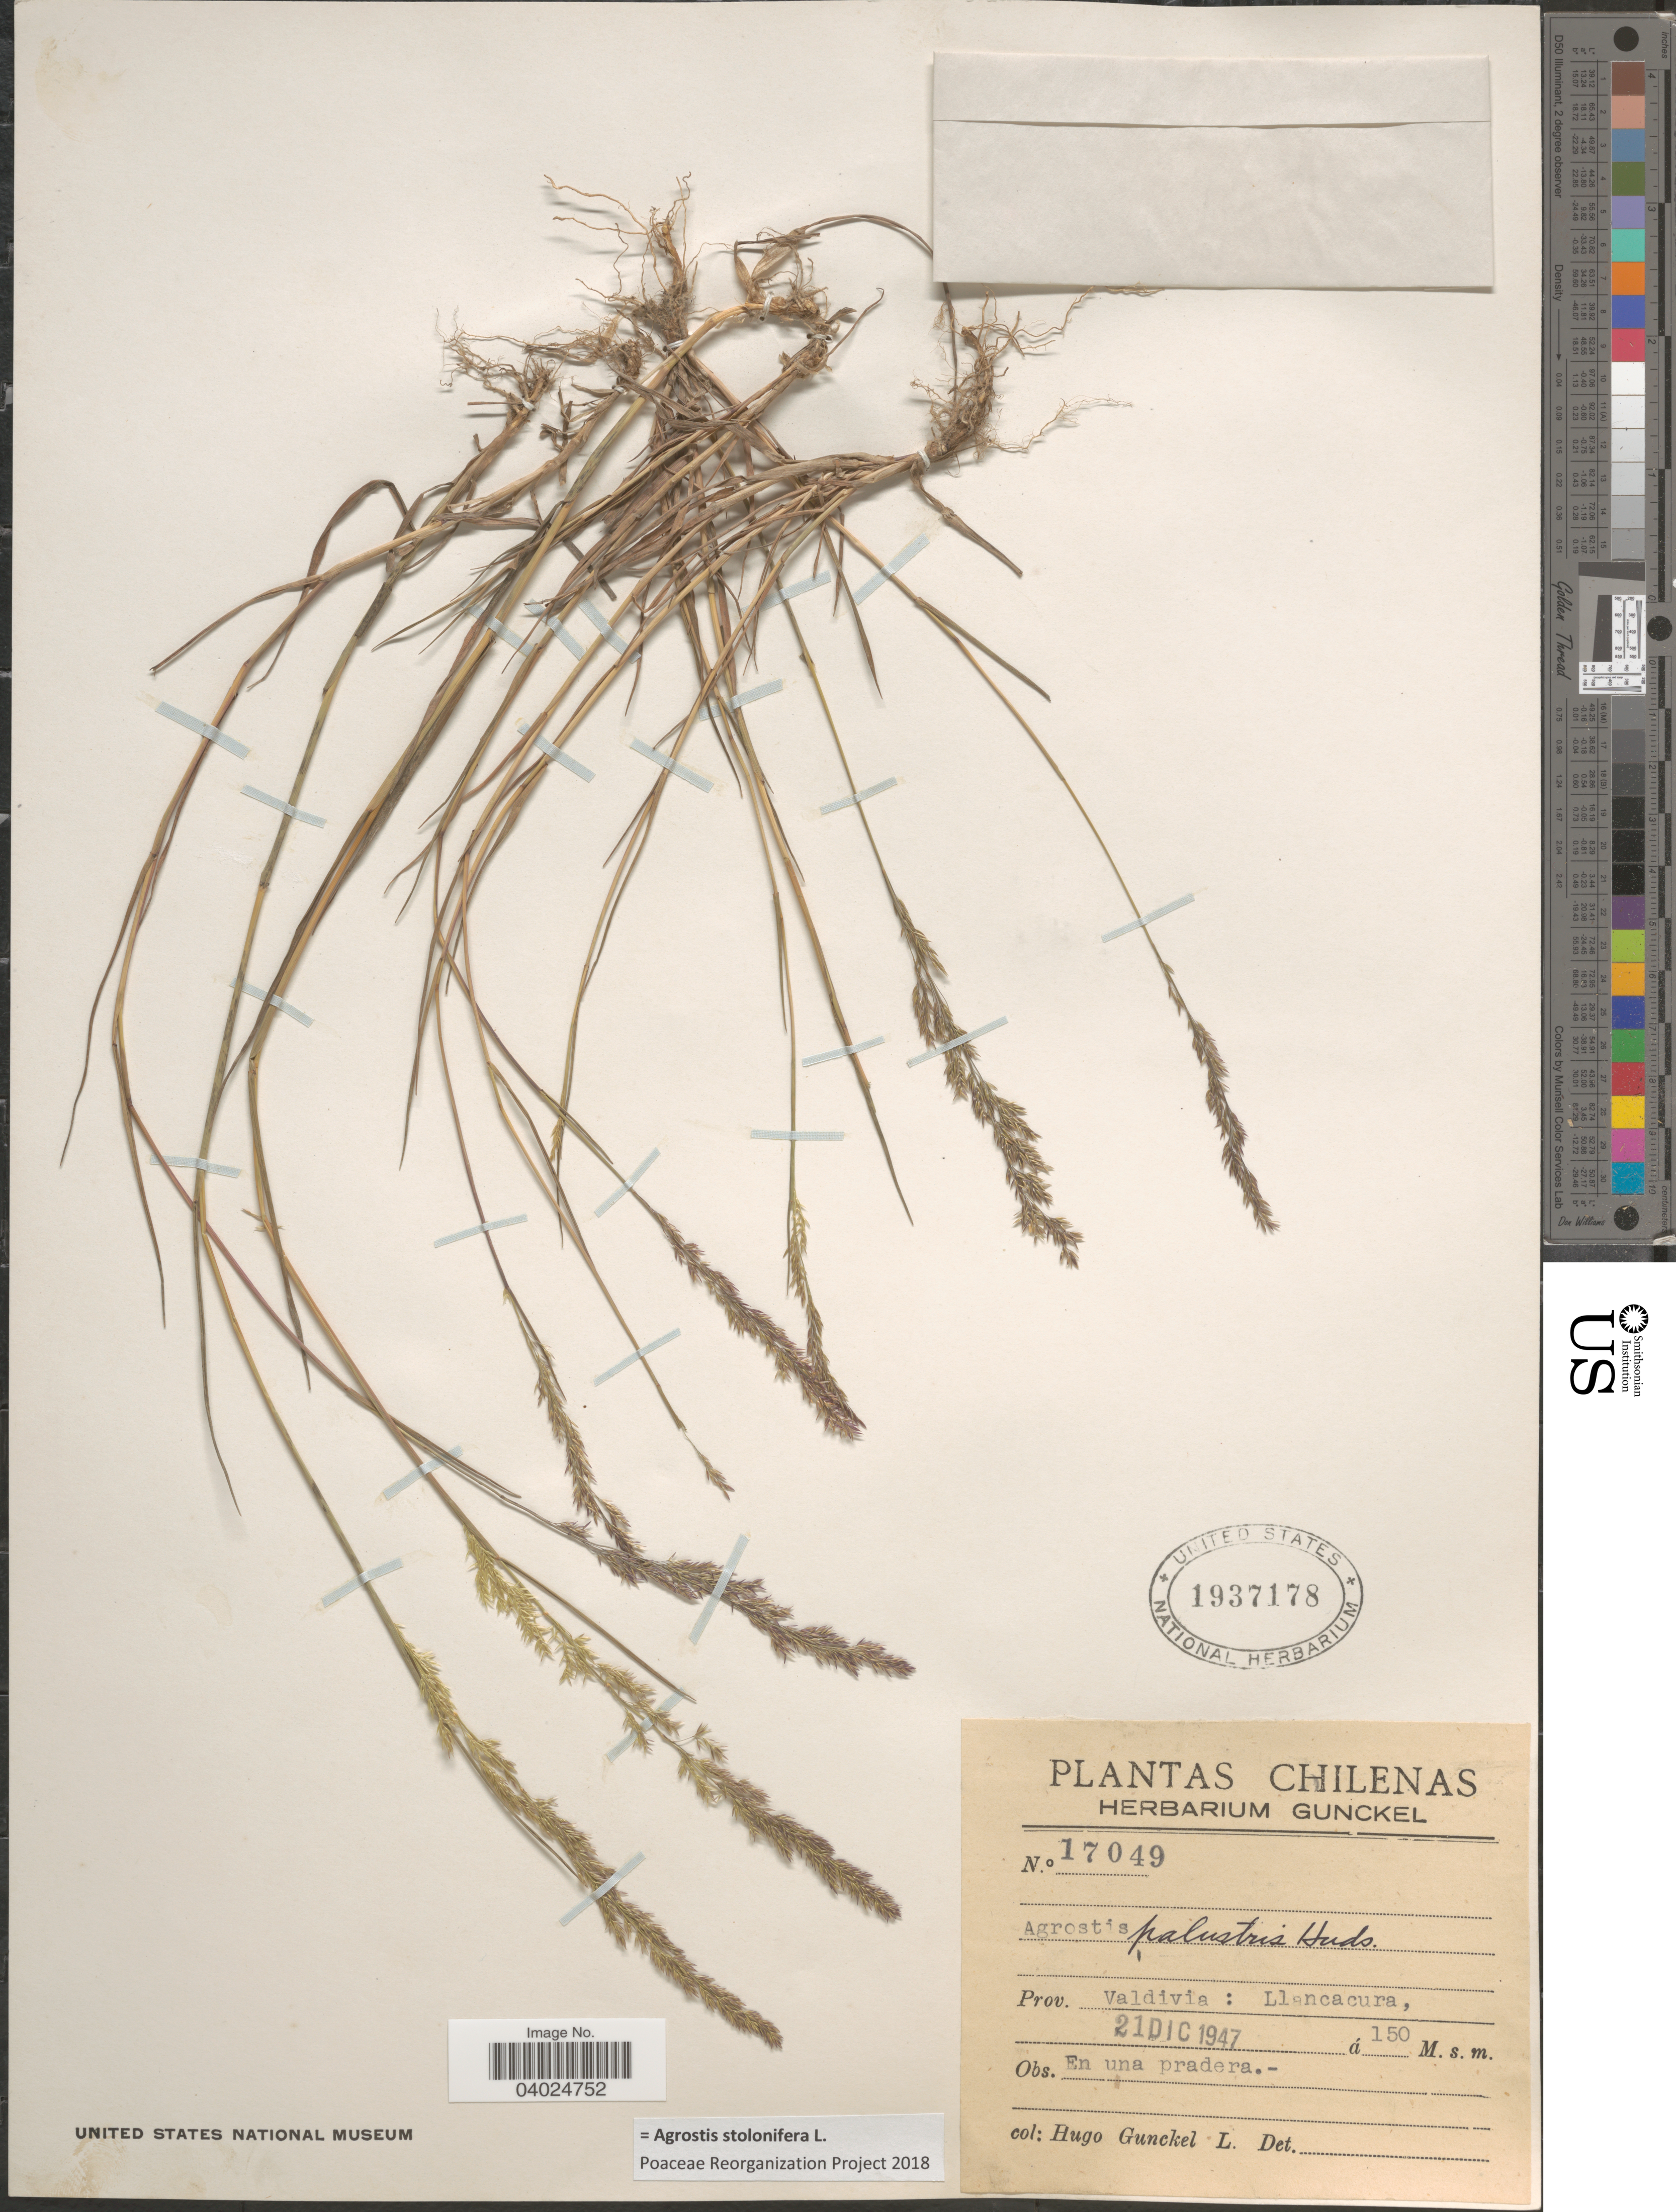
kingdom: Plantae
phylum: Tracheophyta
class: Liliopsida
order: Poales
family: Poaceae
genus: Agrostis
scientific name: Agrostis stolonifera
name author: L.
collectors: H. Gunckel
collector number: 17049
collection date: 1947-12-21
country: Chile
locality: Prov. Valdivia: Llancacura.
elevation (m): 150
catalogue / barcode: US 1937178